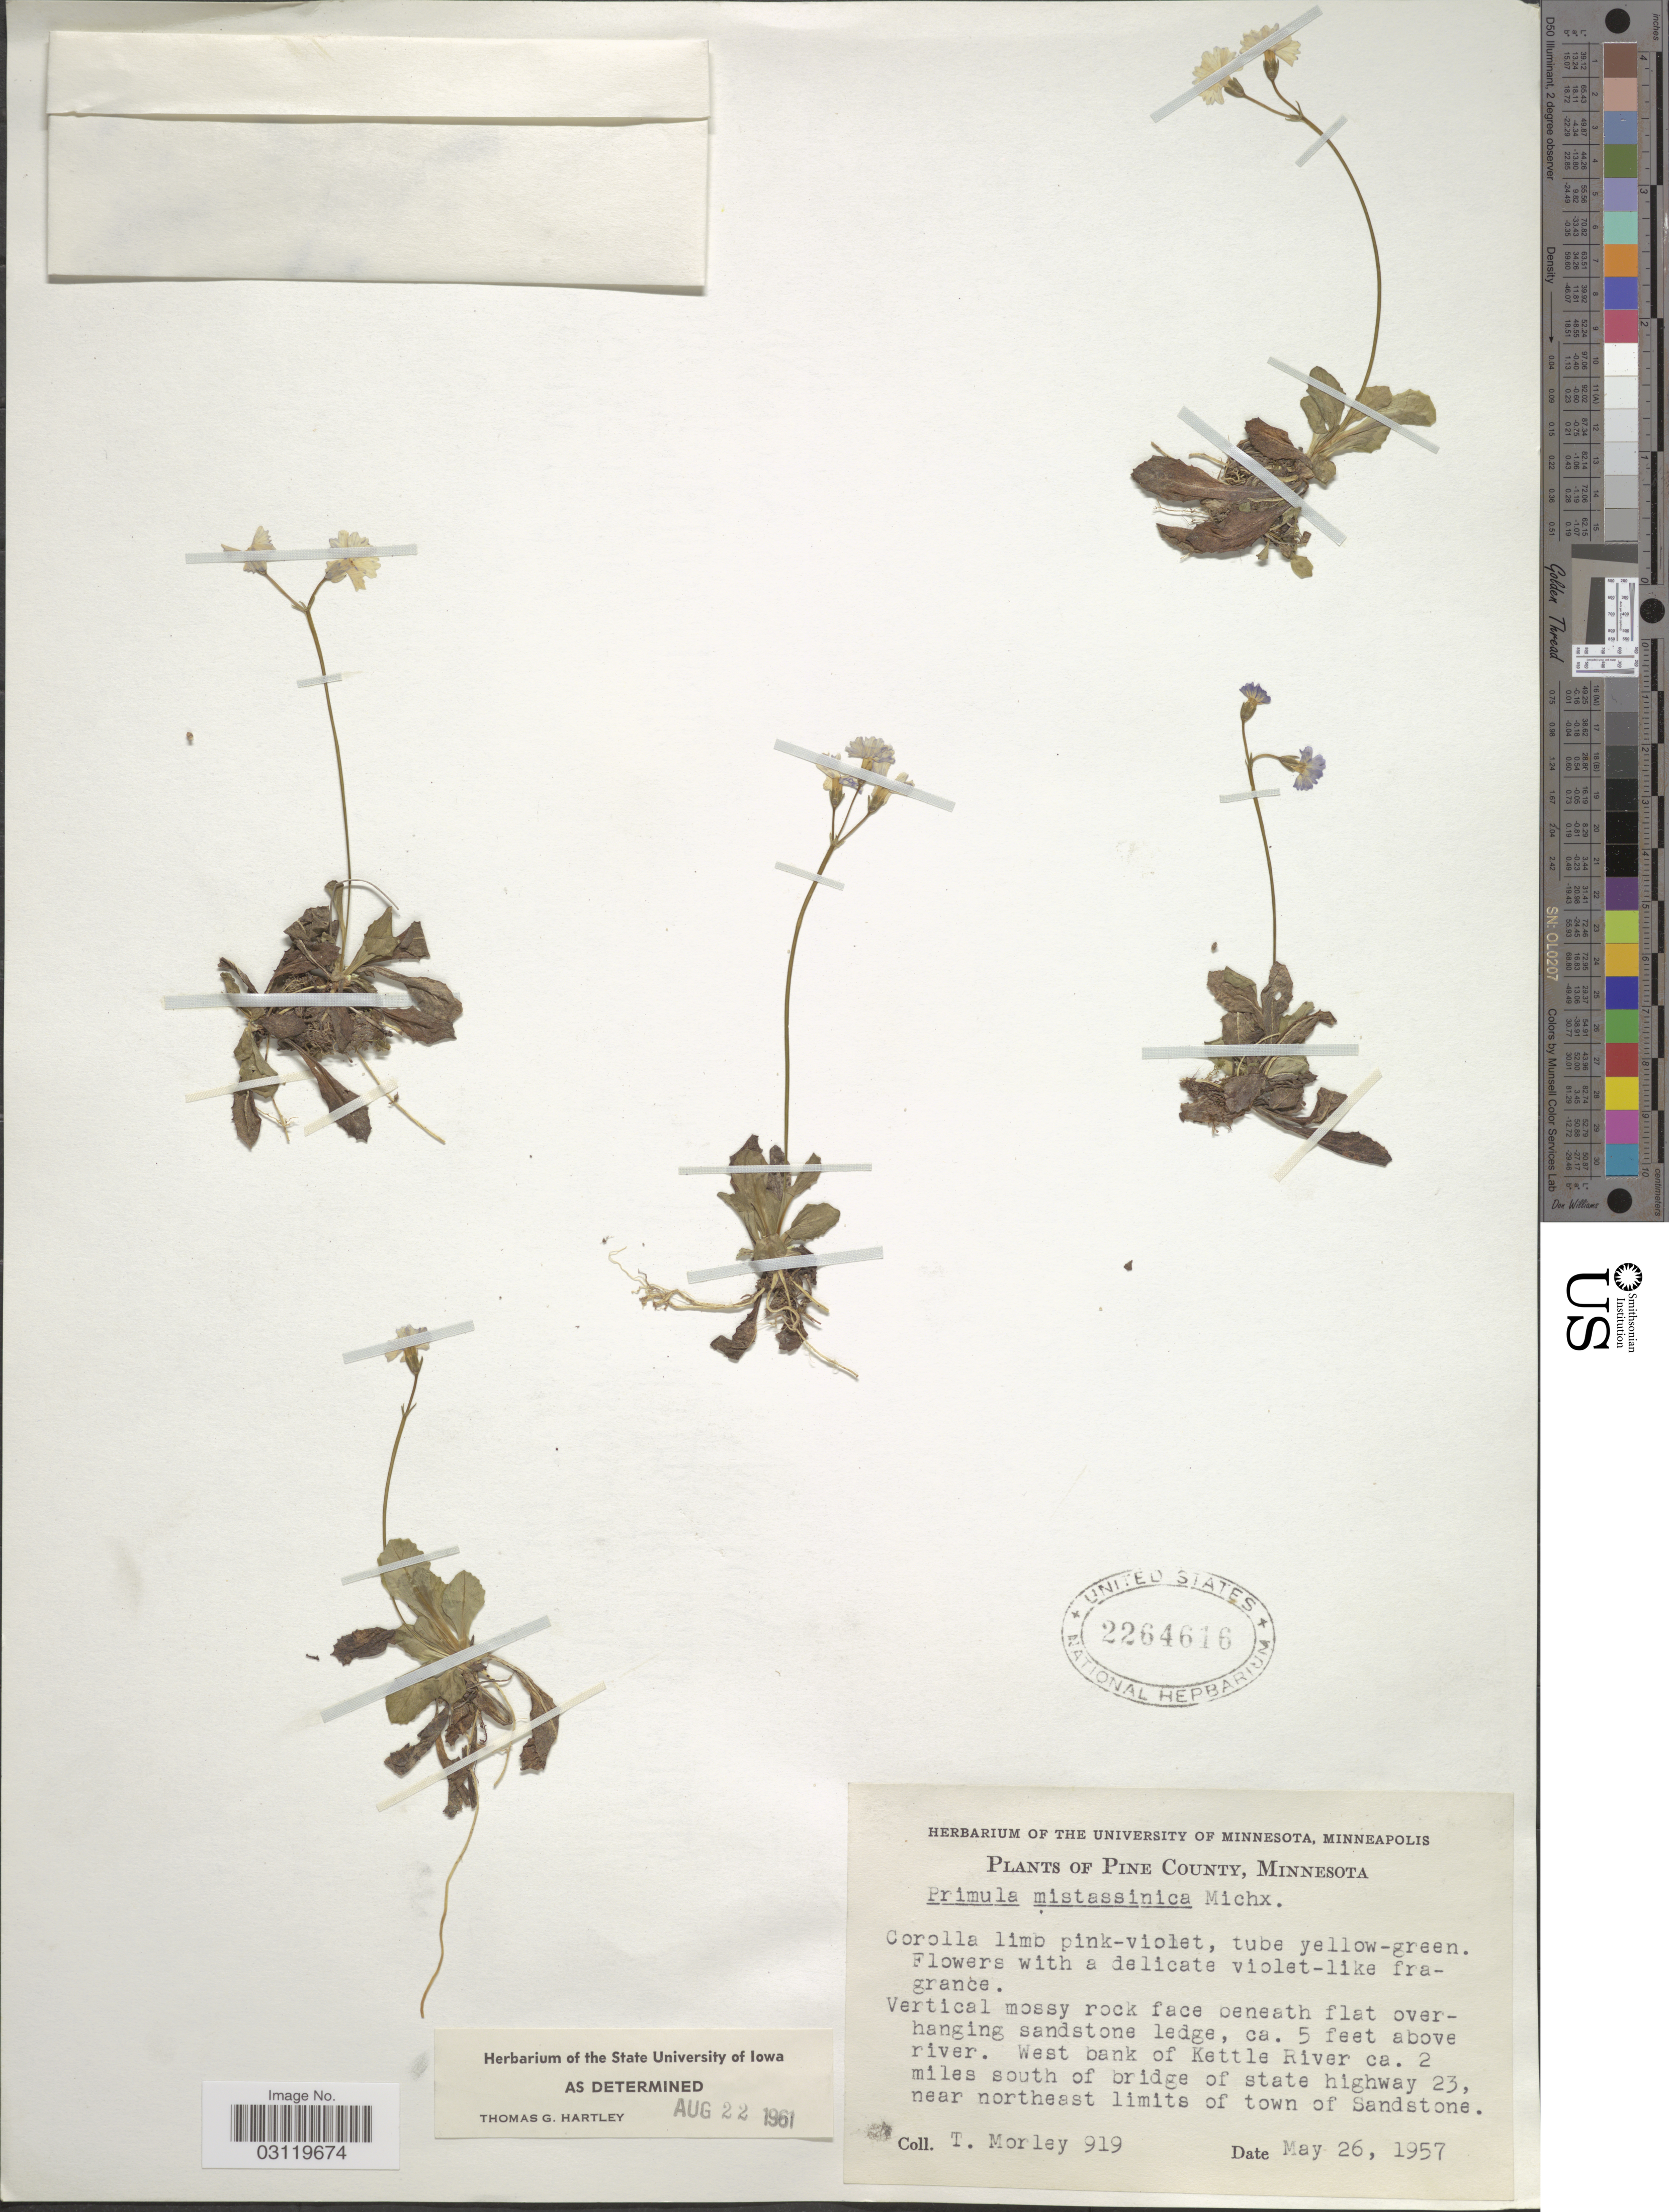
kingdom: Plantae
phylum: Tracheophyta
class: Magnoliopsida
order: Ericales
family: Primulaceae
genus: Primula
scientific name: Primula mistassinica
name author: Michx.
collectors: T. Morley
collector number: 919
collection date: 1957-05-26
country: United States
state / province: Minnesota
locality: Pine County, ca. 5 feet above river. West bank of Kettle River ca. 2 miles south of bridge of state Highway 23, near northeast limits of town of Sandstone.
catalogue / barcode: US 2264616